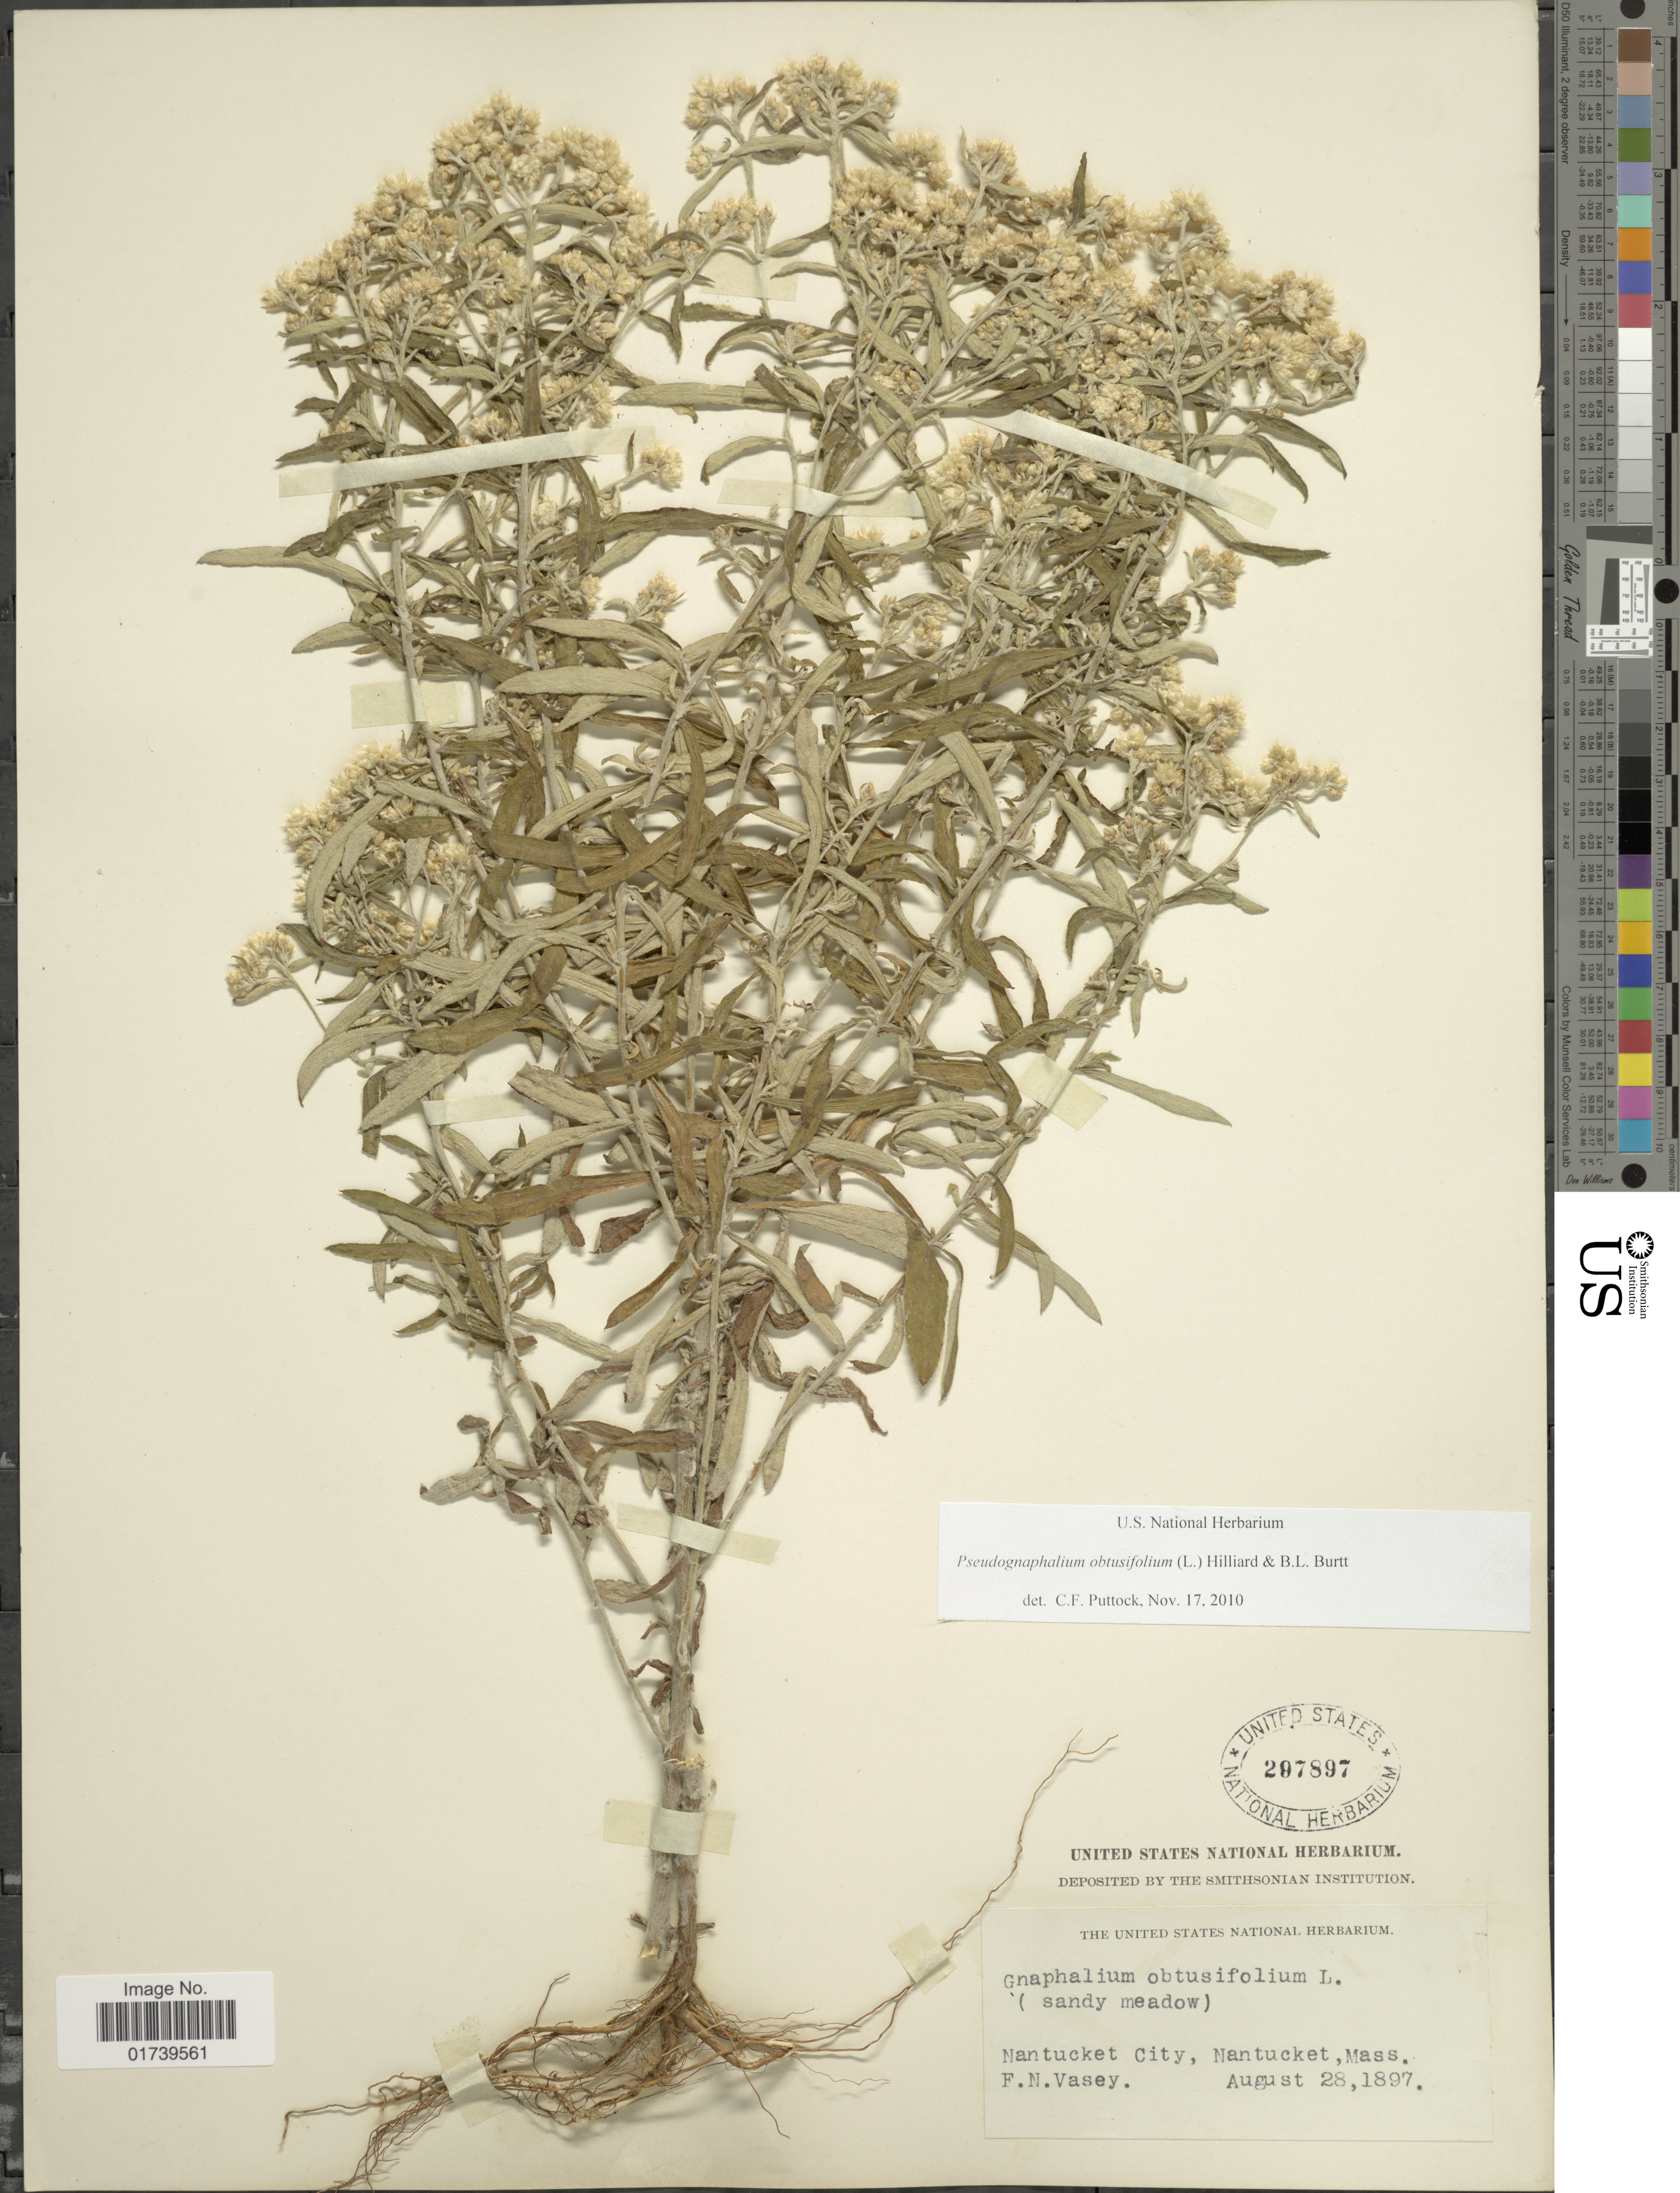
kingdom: Plantae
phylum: Tracheophyta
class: Magnoliopsida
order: Asterales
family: Asteraceae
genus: Pseudognaphalium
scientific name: Pseudognaphalium obtusifolium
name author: (L.) Hilliard & B.L. Burtt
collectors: F. N. Vasey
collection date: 1897-08-28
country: United States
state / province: Massachusetts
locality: Nantucket City, Nantucket, Mass.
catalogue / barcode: US 297897